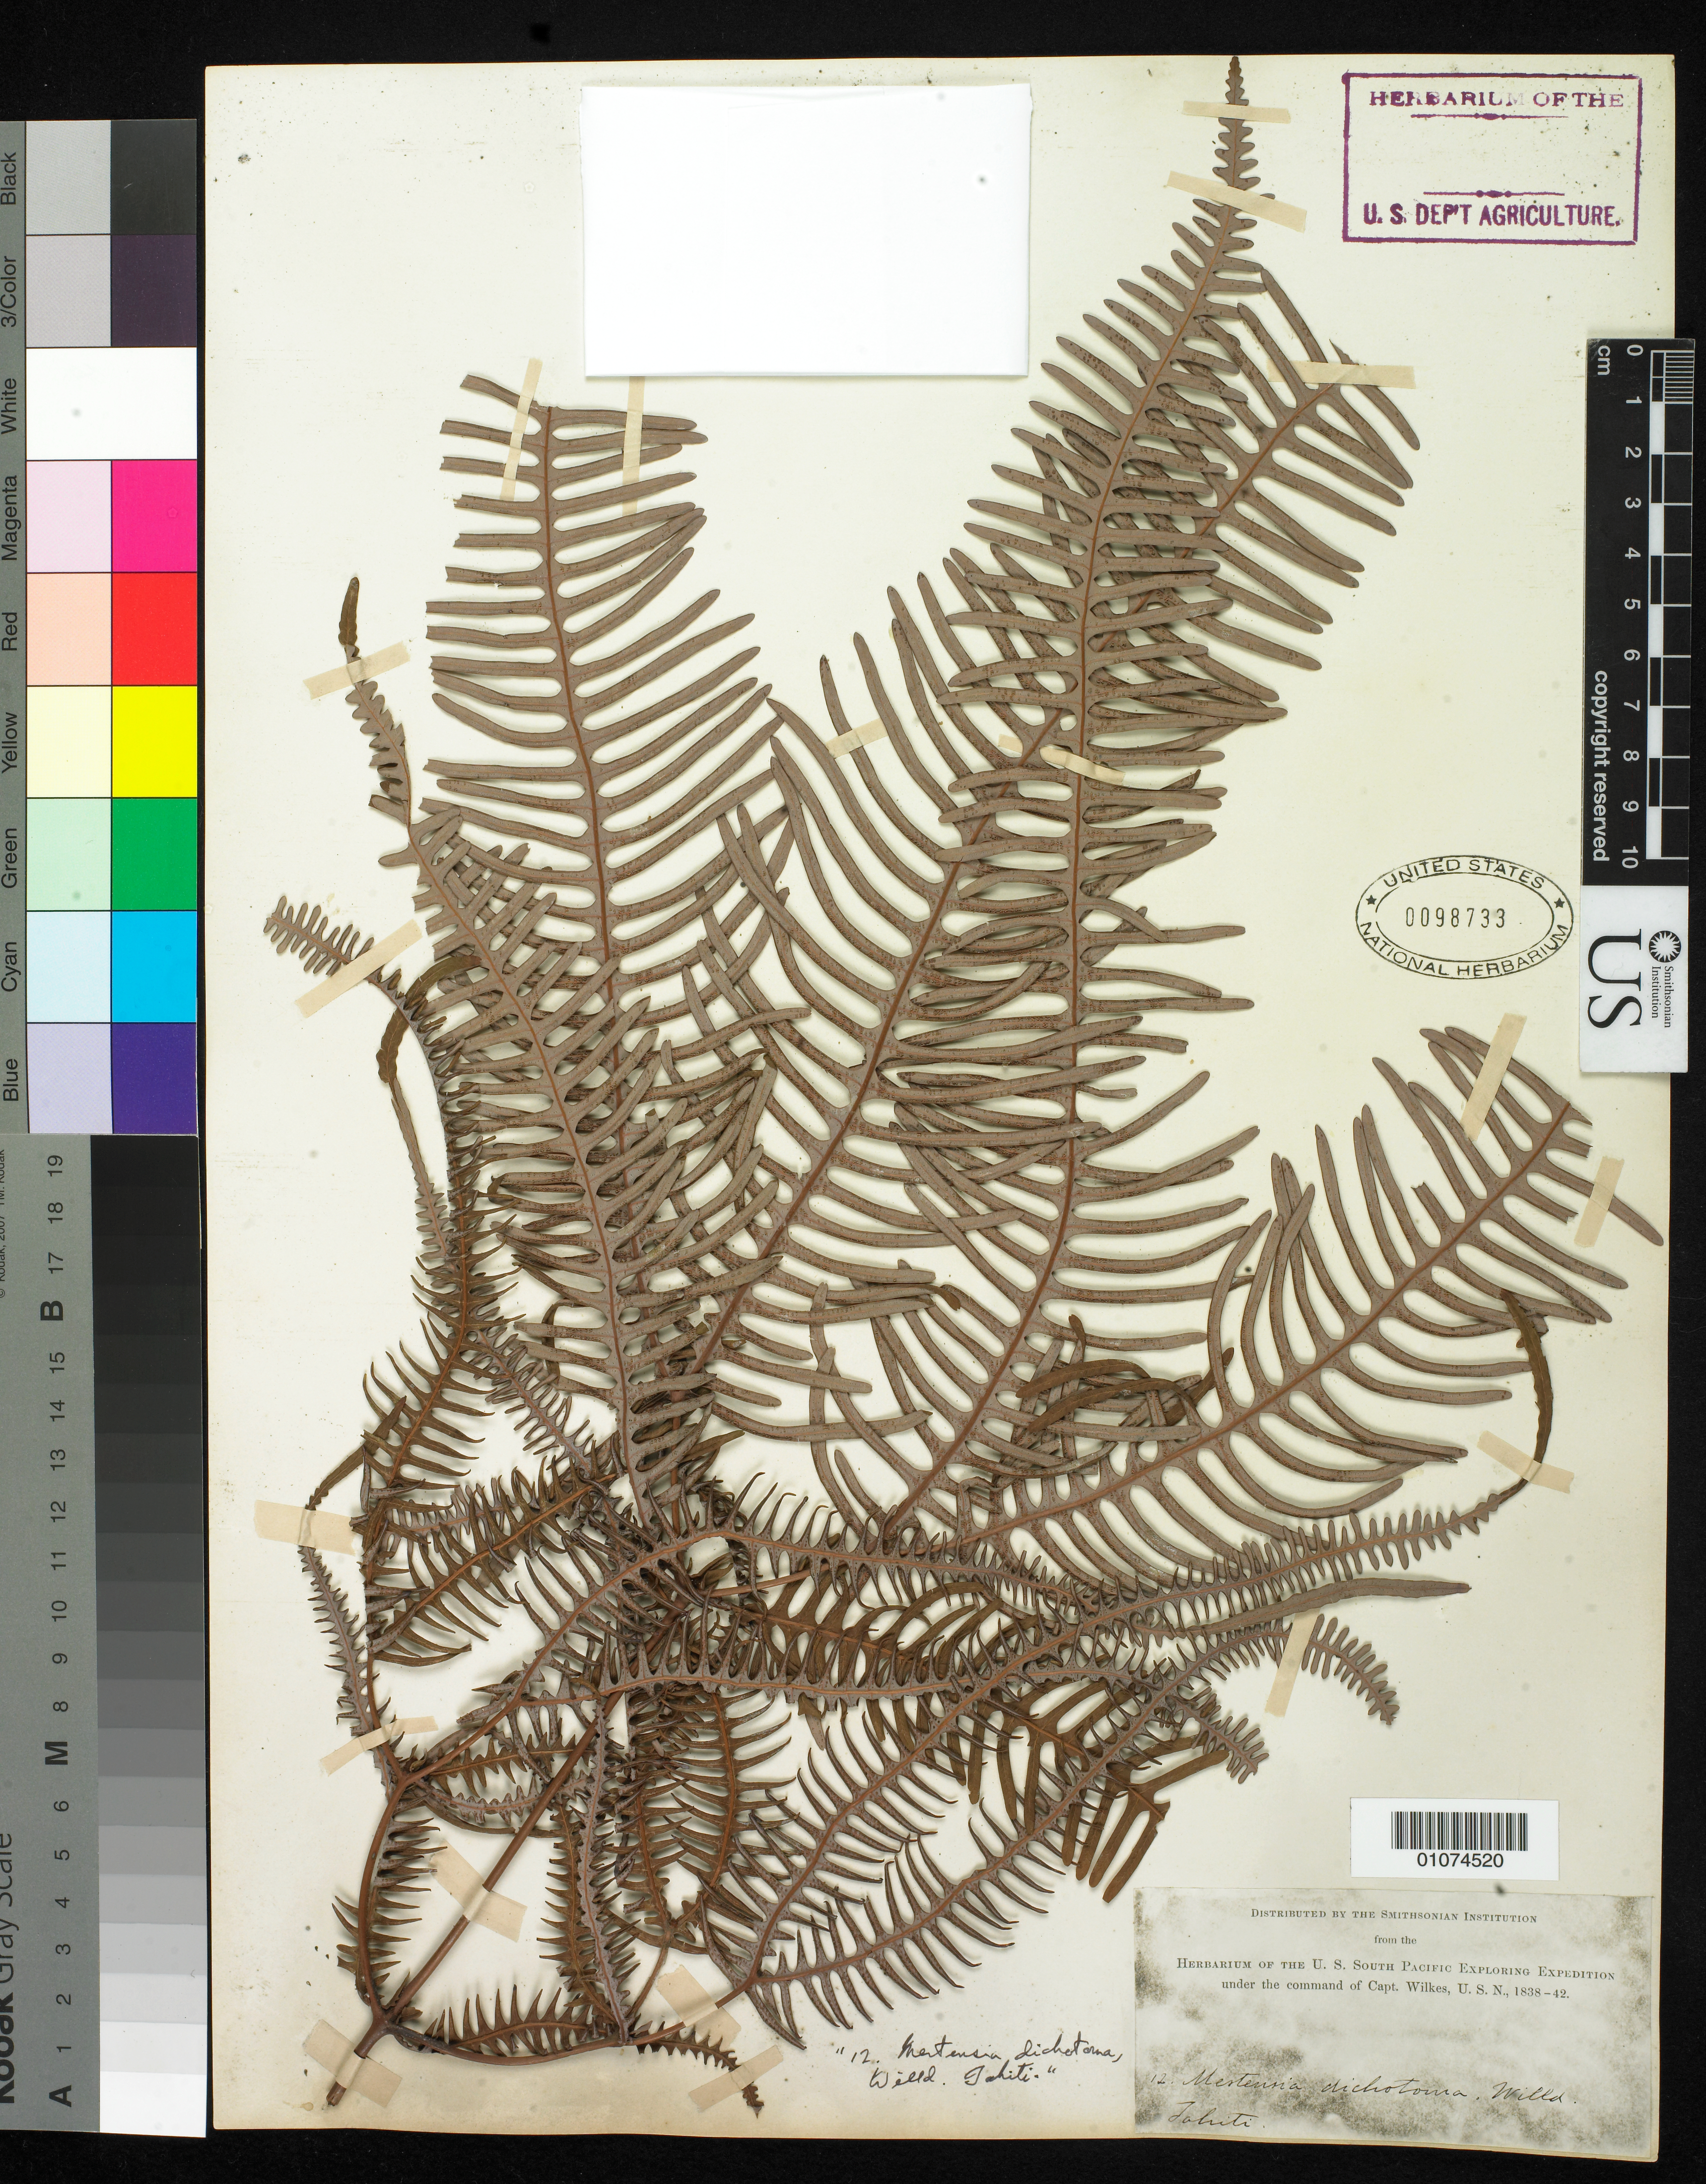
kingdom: Plantae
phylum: Tracheophyta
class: Polypodiopsida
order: Gleicheniales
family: Gleicheniaceae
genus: Dicranopteris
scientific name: Dicranopteris linearis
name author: (Burm. f.) Underw.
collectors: Wilkes Explor. Exped.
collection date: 1838/1842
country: French Polynesia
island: Tahiti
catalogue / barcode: US 98733